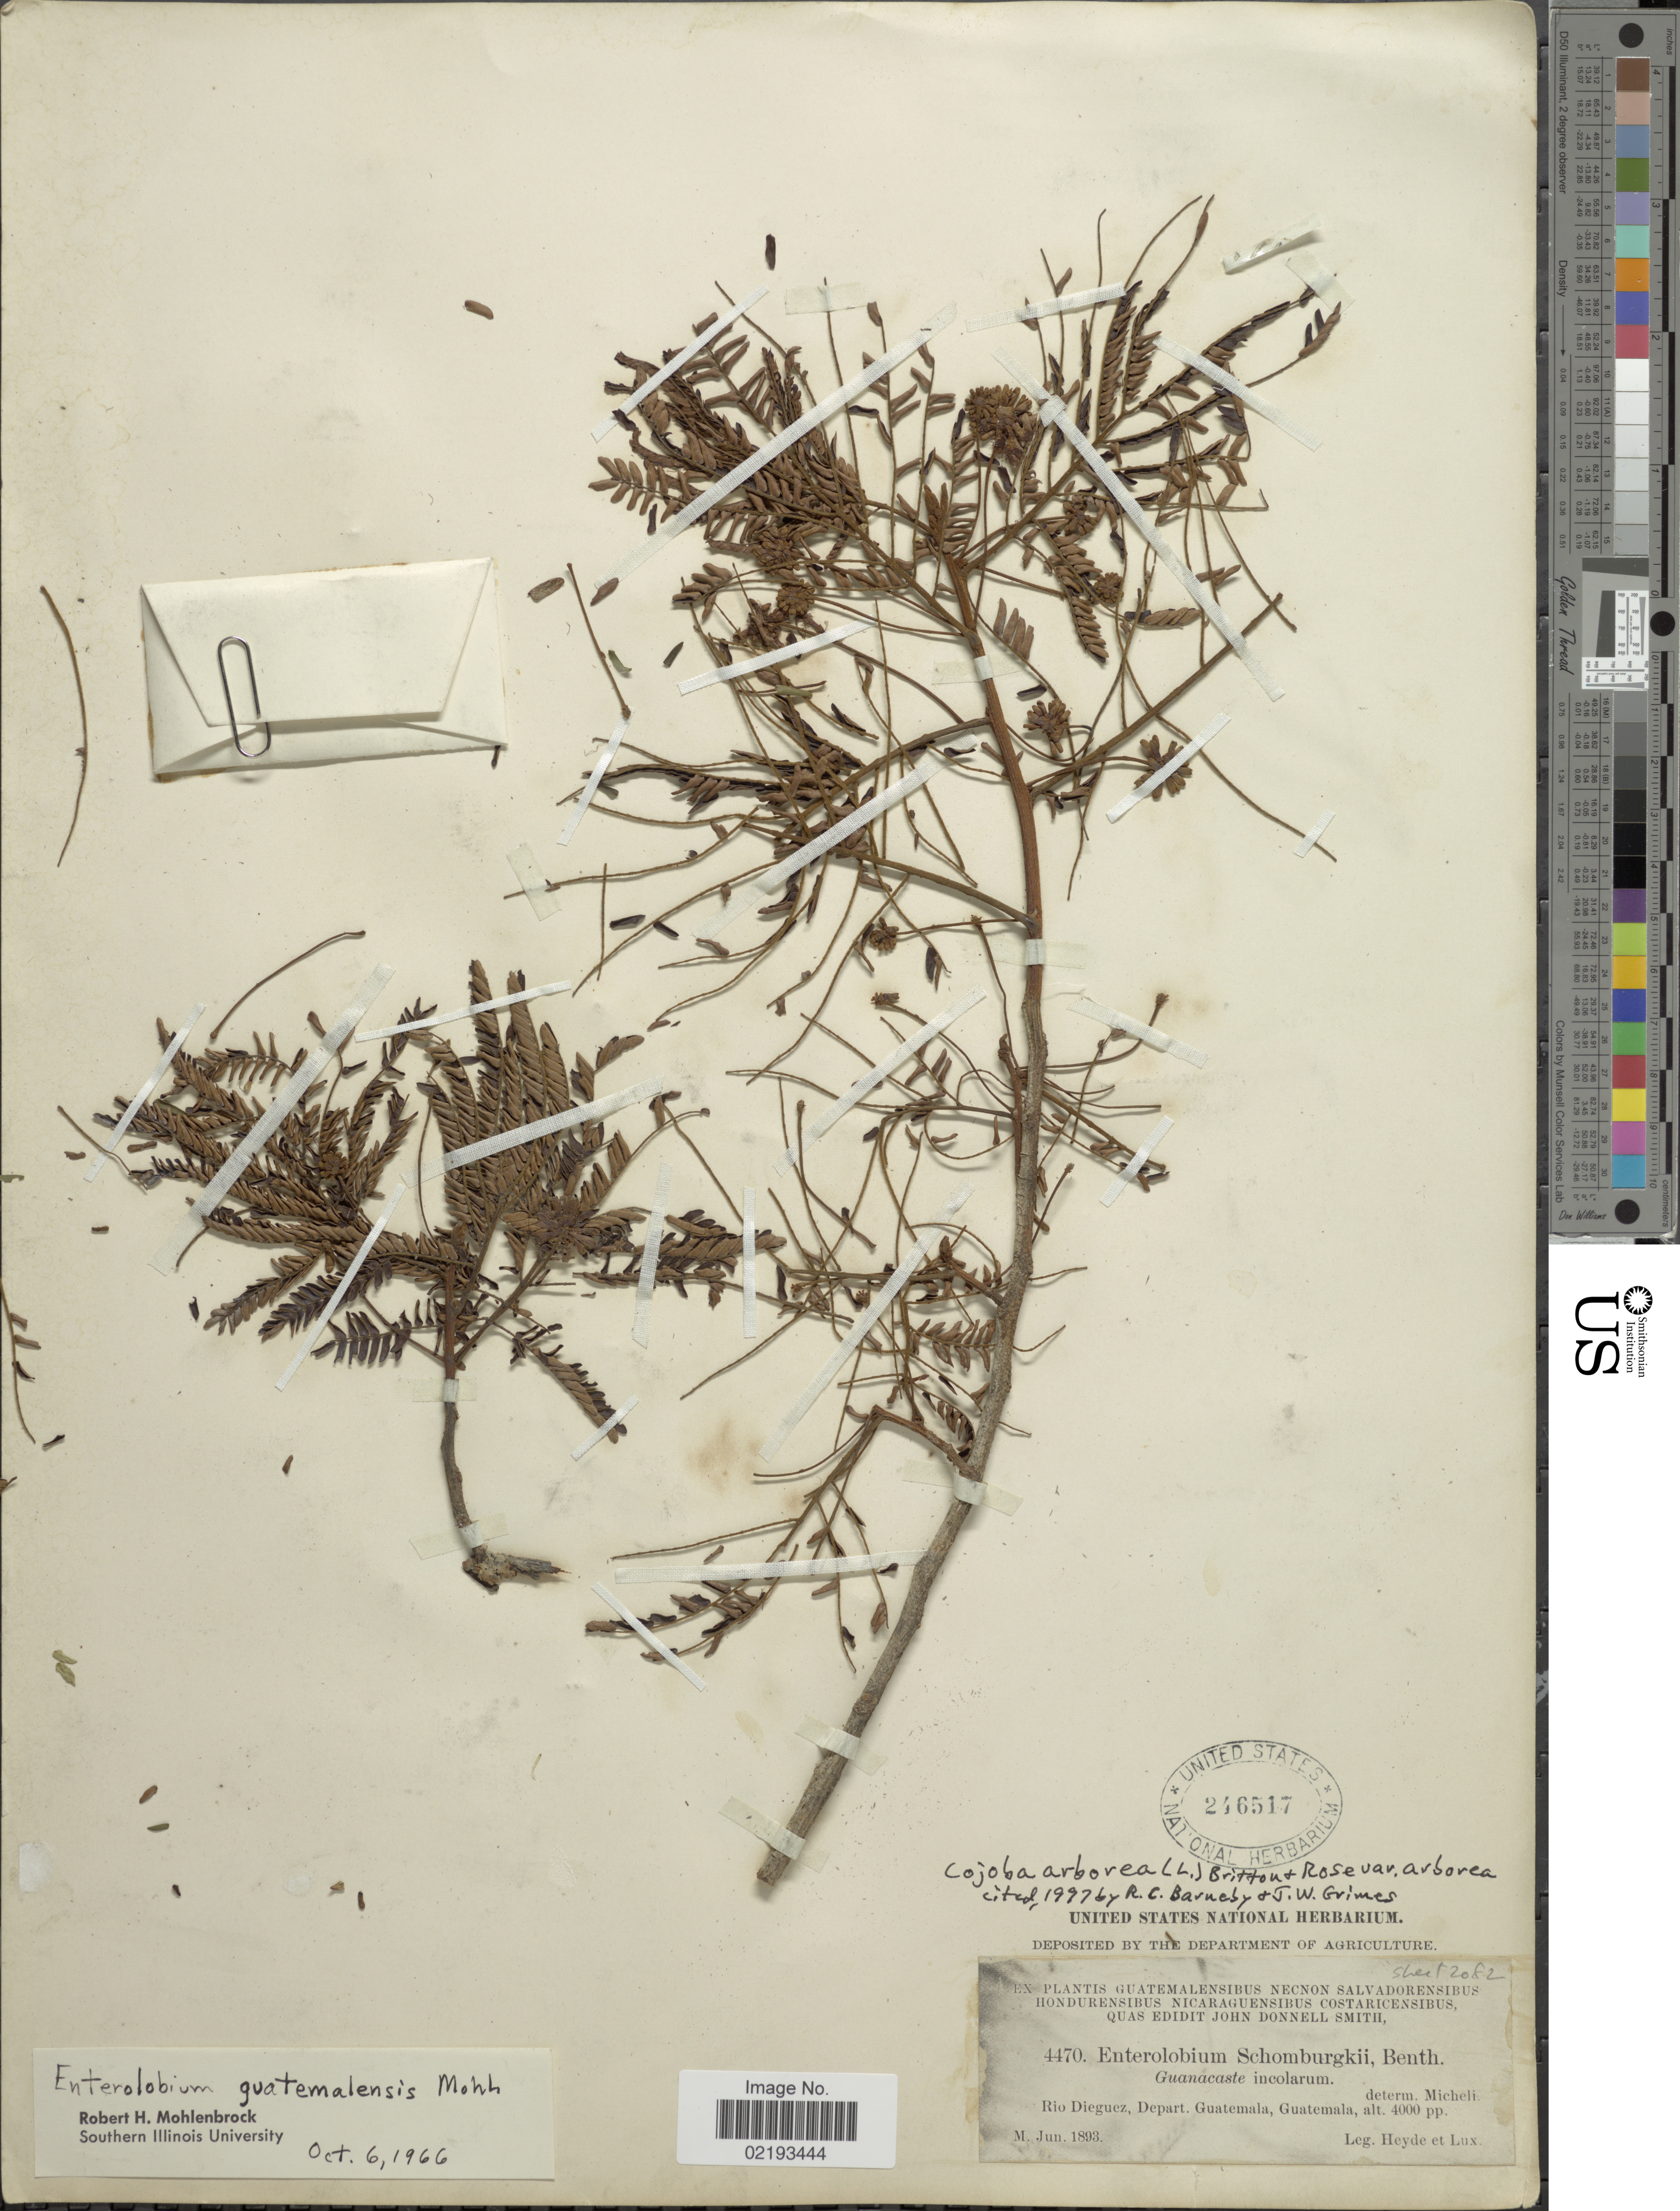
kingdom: Plantae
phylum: Tracheophyta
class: Magnoliopsida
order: Fabales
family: Fabaceae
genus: Cojoba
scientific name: Cojoba arborea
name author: (L.) Britton & Rose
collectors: Heyde & Lux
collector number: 4470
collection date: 1893-06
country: Guatemala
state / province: Guatemala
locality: Rio Dieguez, Depart Guatemala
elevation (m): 1219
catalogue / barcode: US 246517